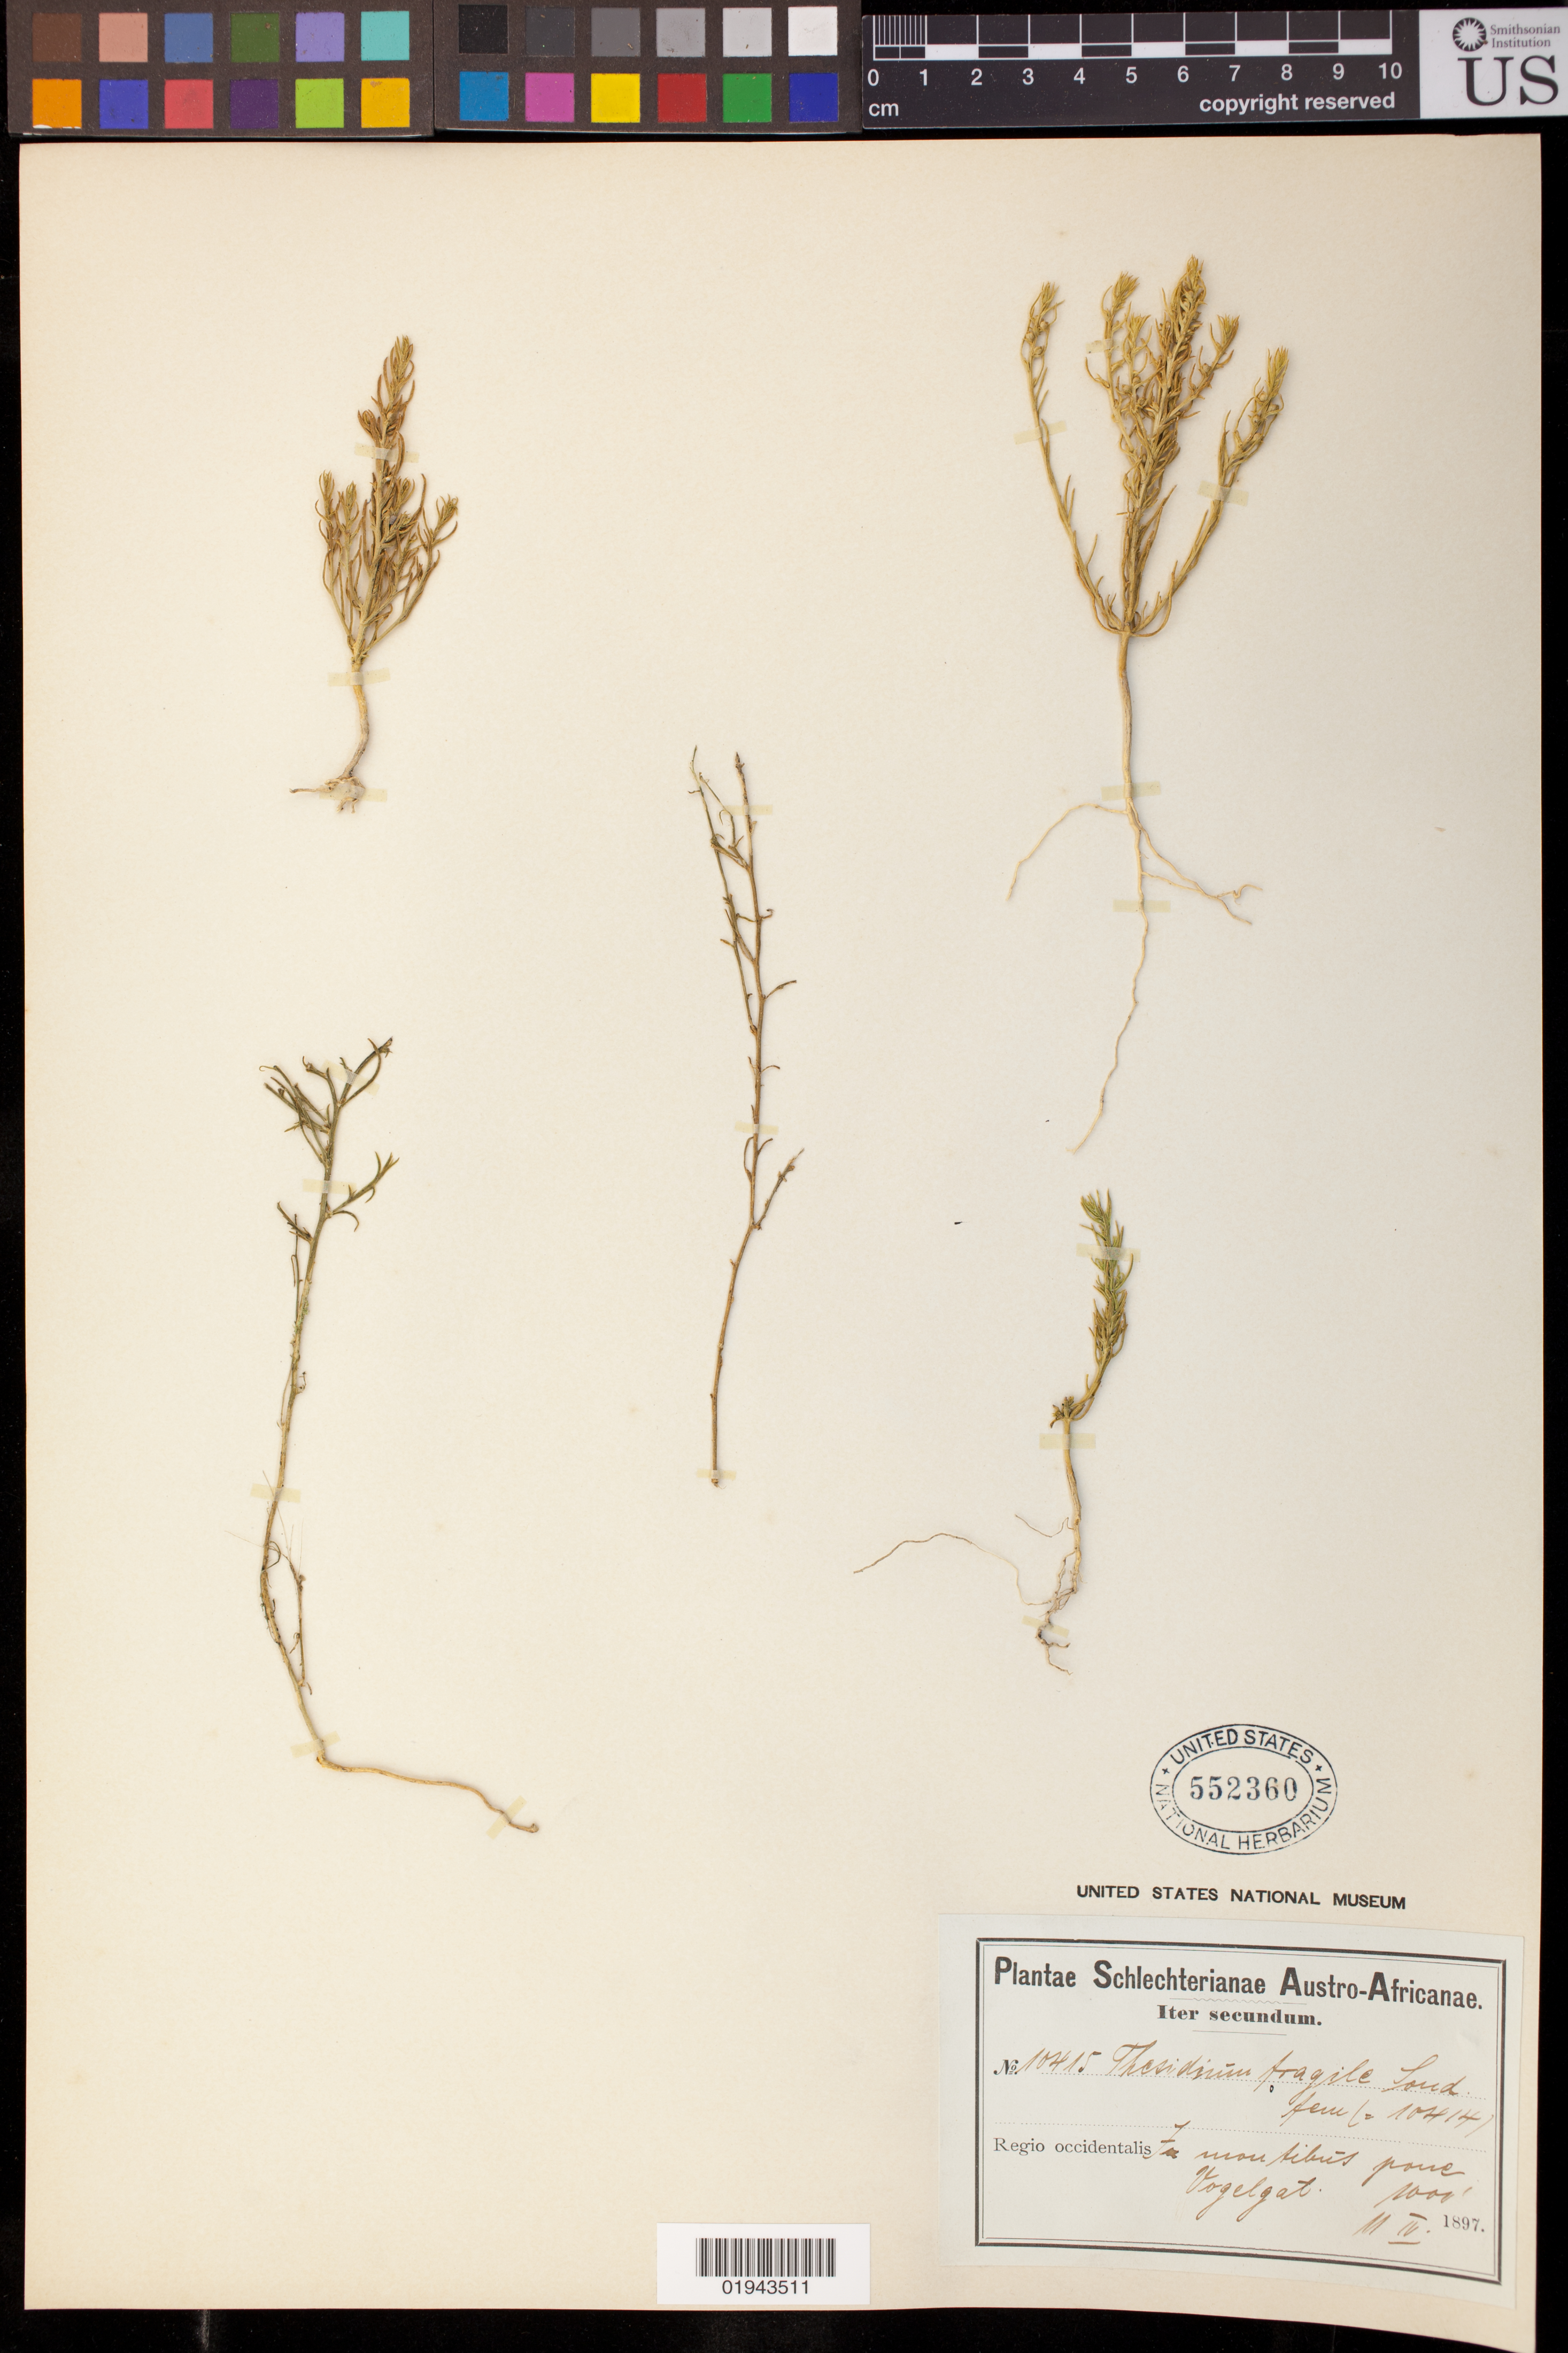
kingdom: Plantae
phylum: Tracheophyta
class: Magnoliopsida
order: Santalales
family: Thesiaceae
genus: Thesium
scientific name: Thesium minus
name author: (A.W. Hill) J.C. Manning & F. Forest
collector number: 10415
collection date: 1897-04-11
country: South Africa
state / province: Western Cape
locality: Vogelgat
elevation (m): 305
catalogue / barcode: US 552360